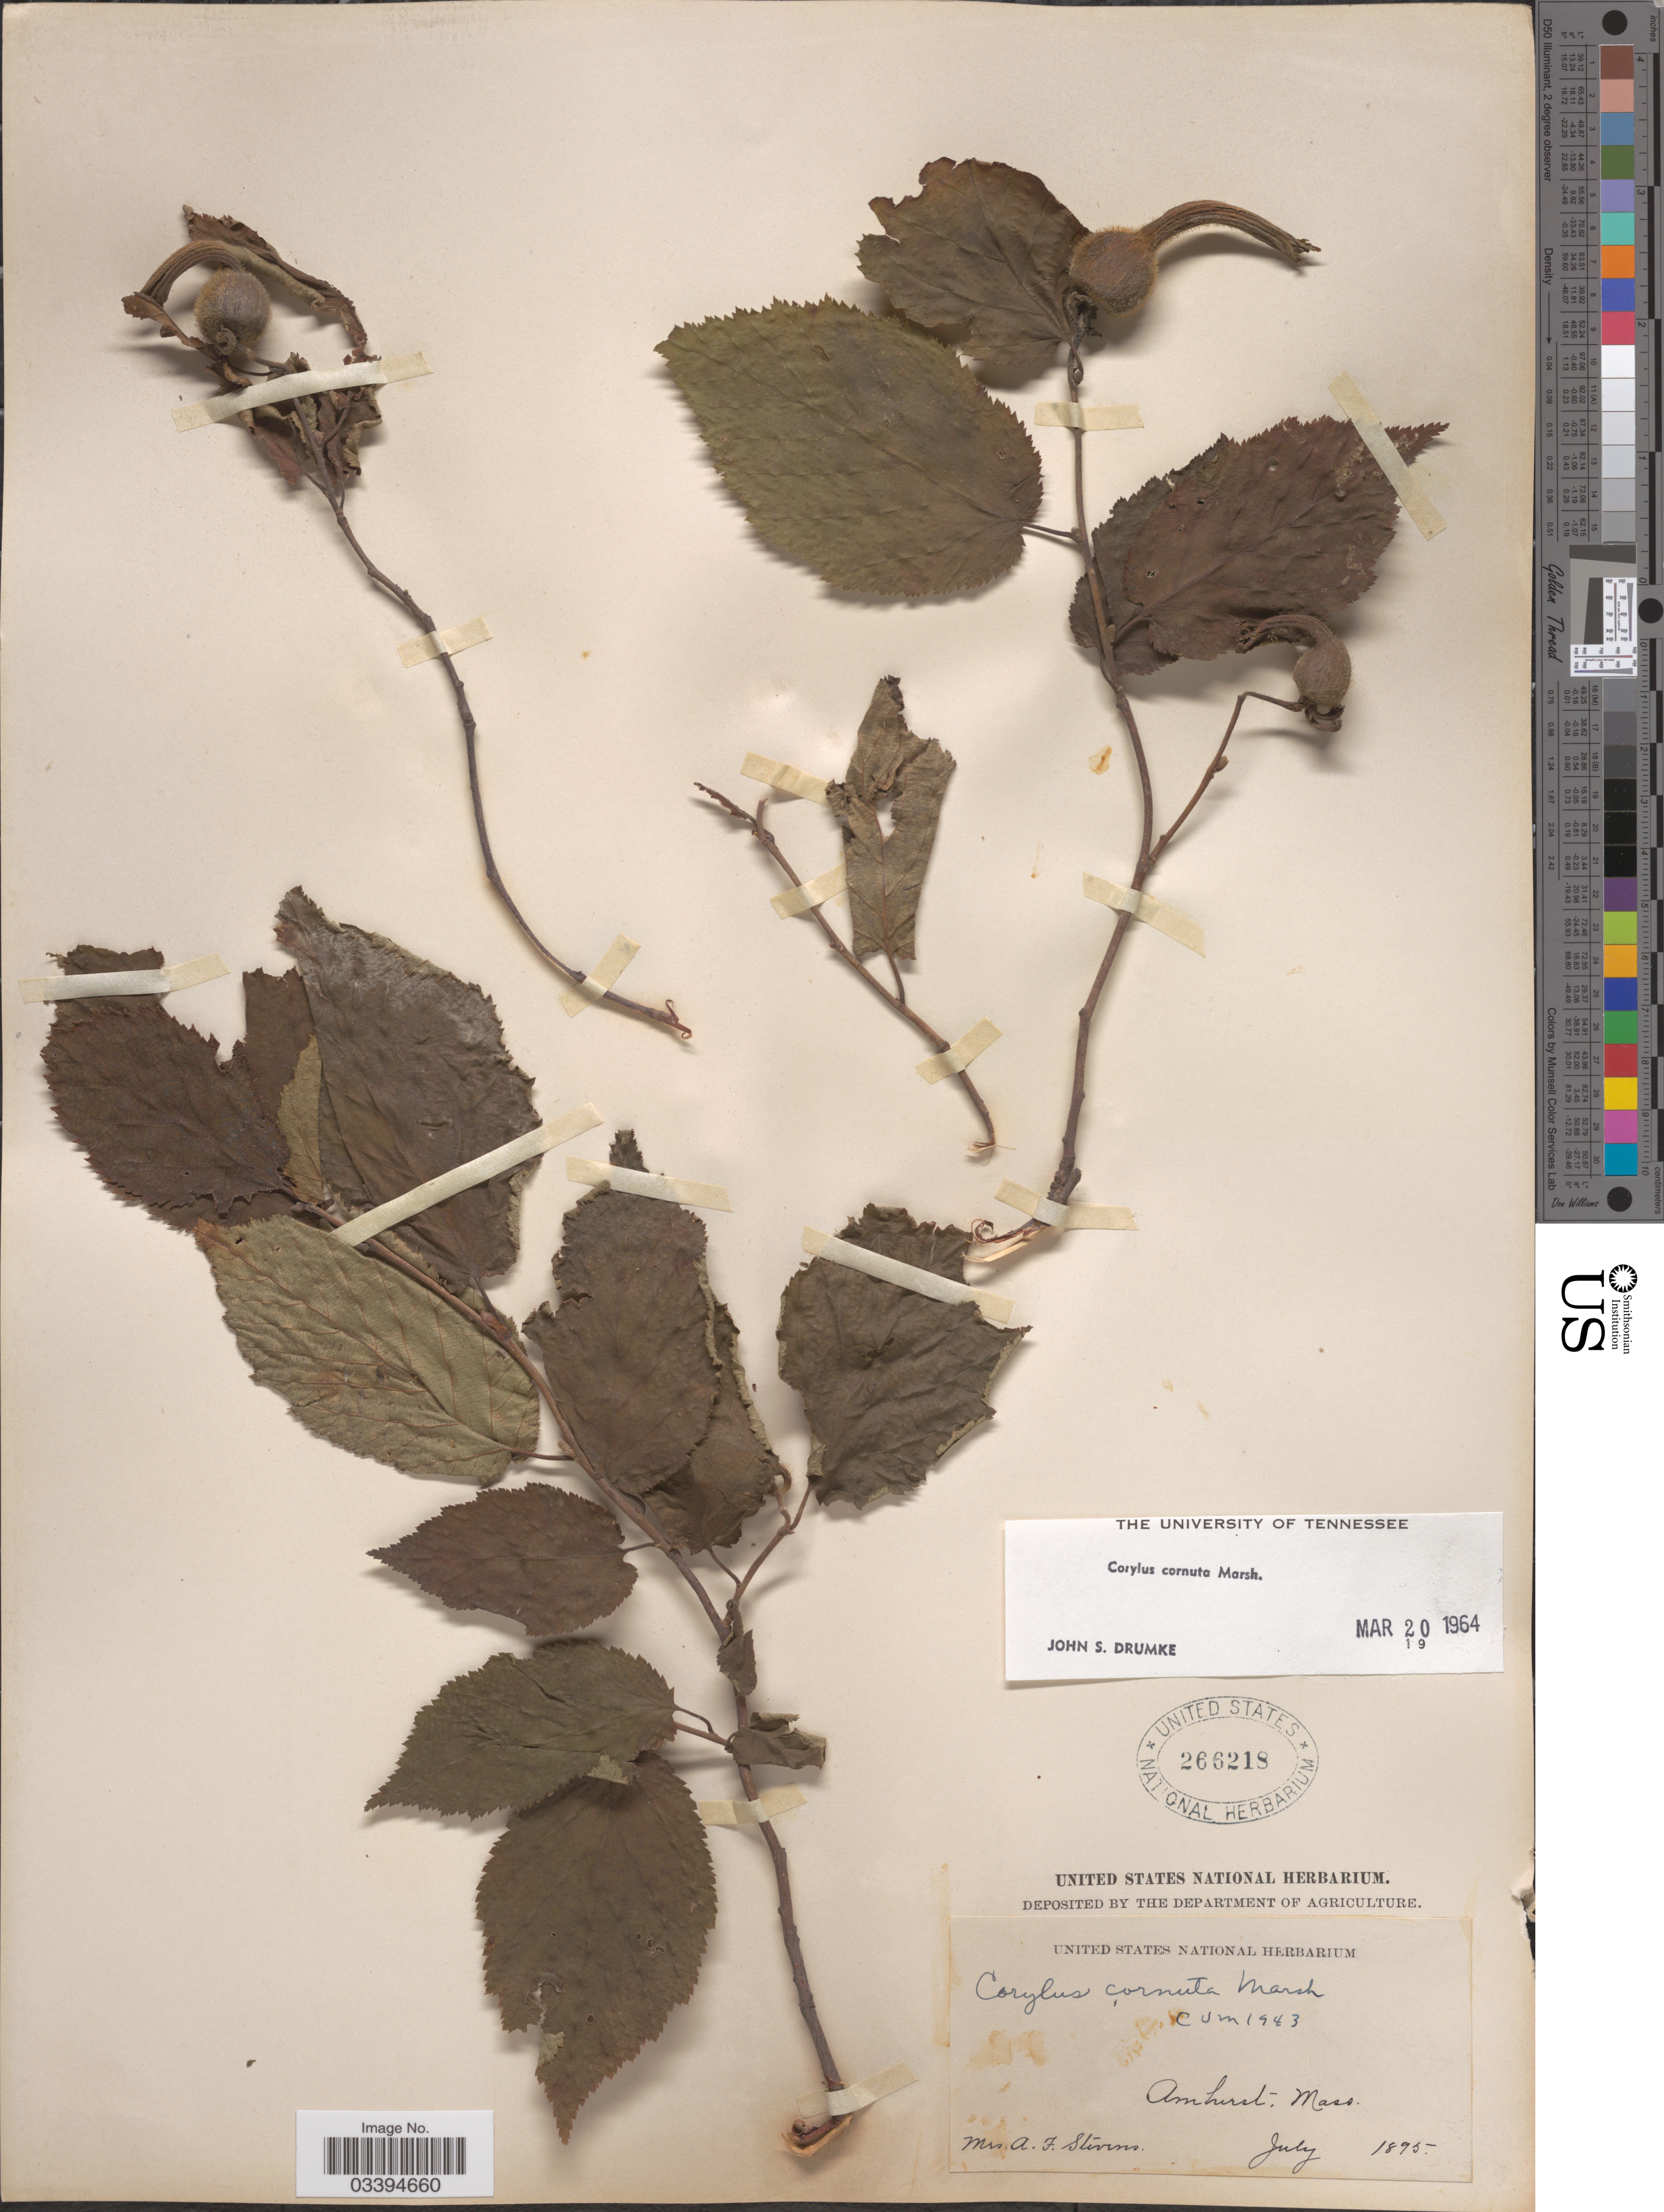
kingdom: Plantae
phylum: Tracheophyta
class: Magnoliopsida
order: Fagales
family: Betulaceae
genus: Corylus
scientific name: Corylus cornuta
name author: Marshall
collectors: A. F. Stevens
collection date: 1895-07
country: United States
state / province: Massachusetts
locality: Amhurst.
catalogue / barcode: US 266218